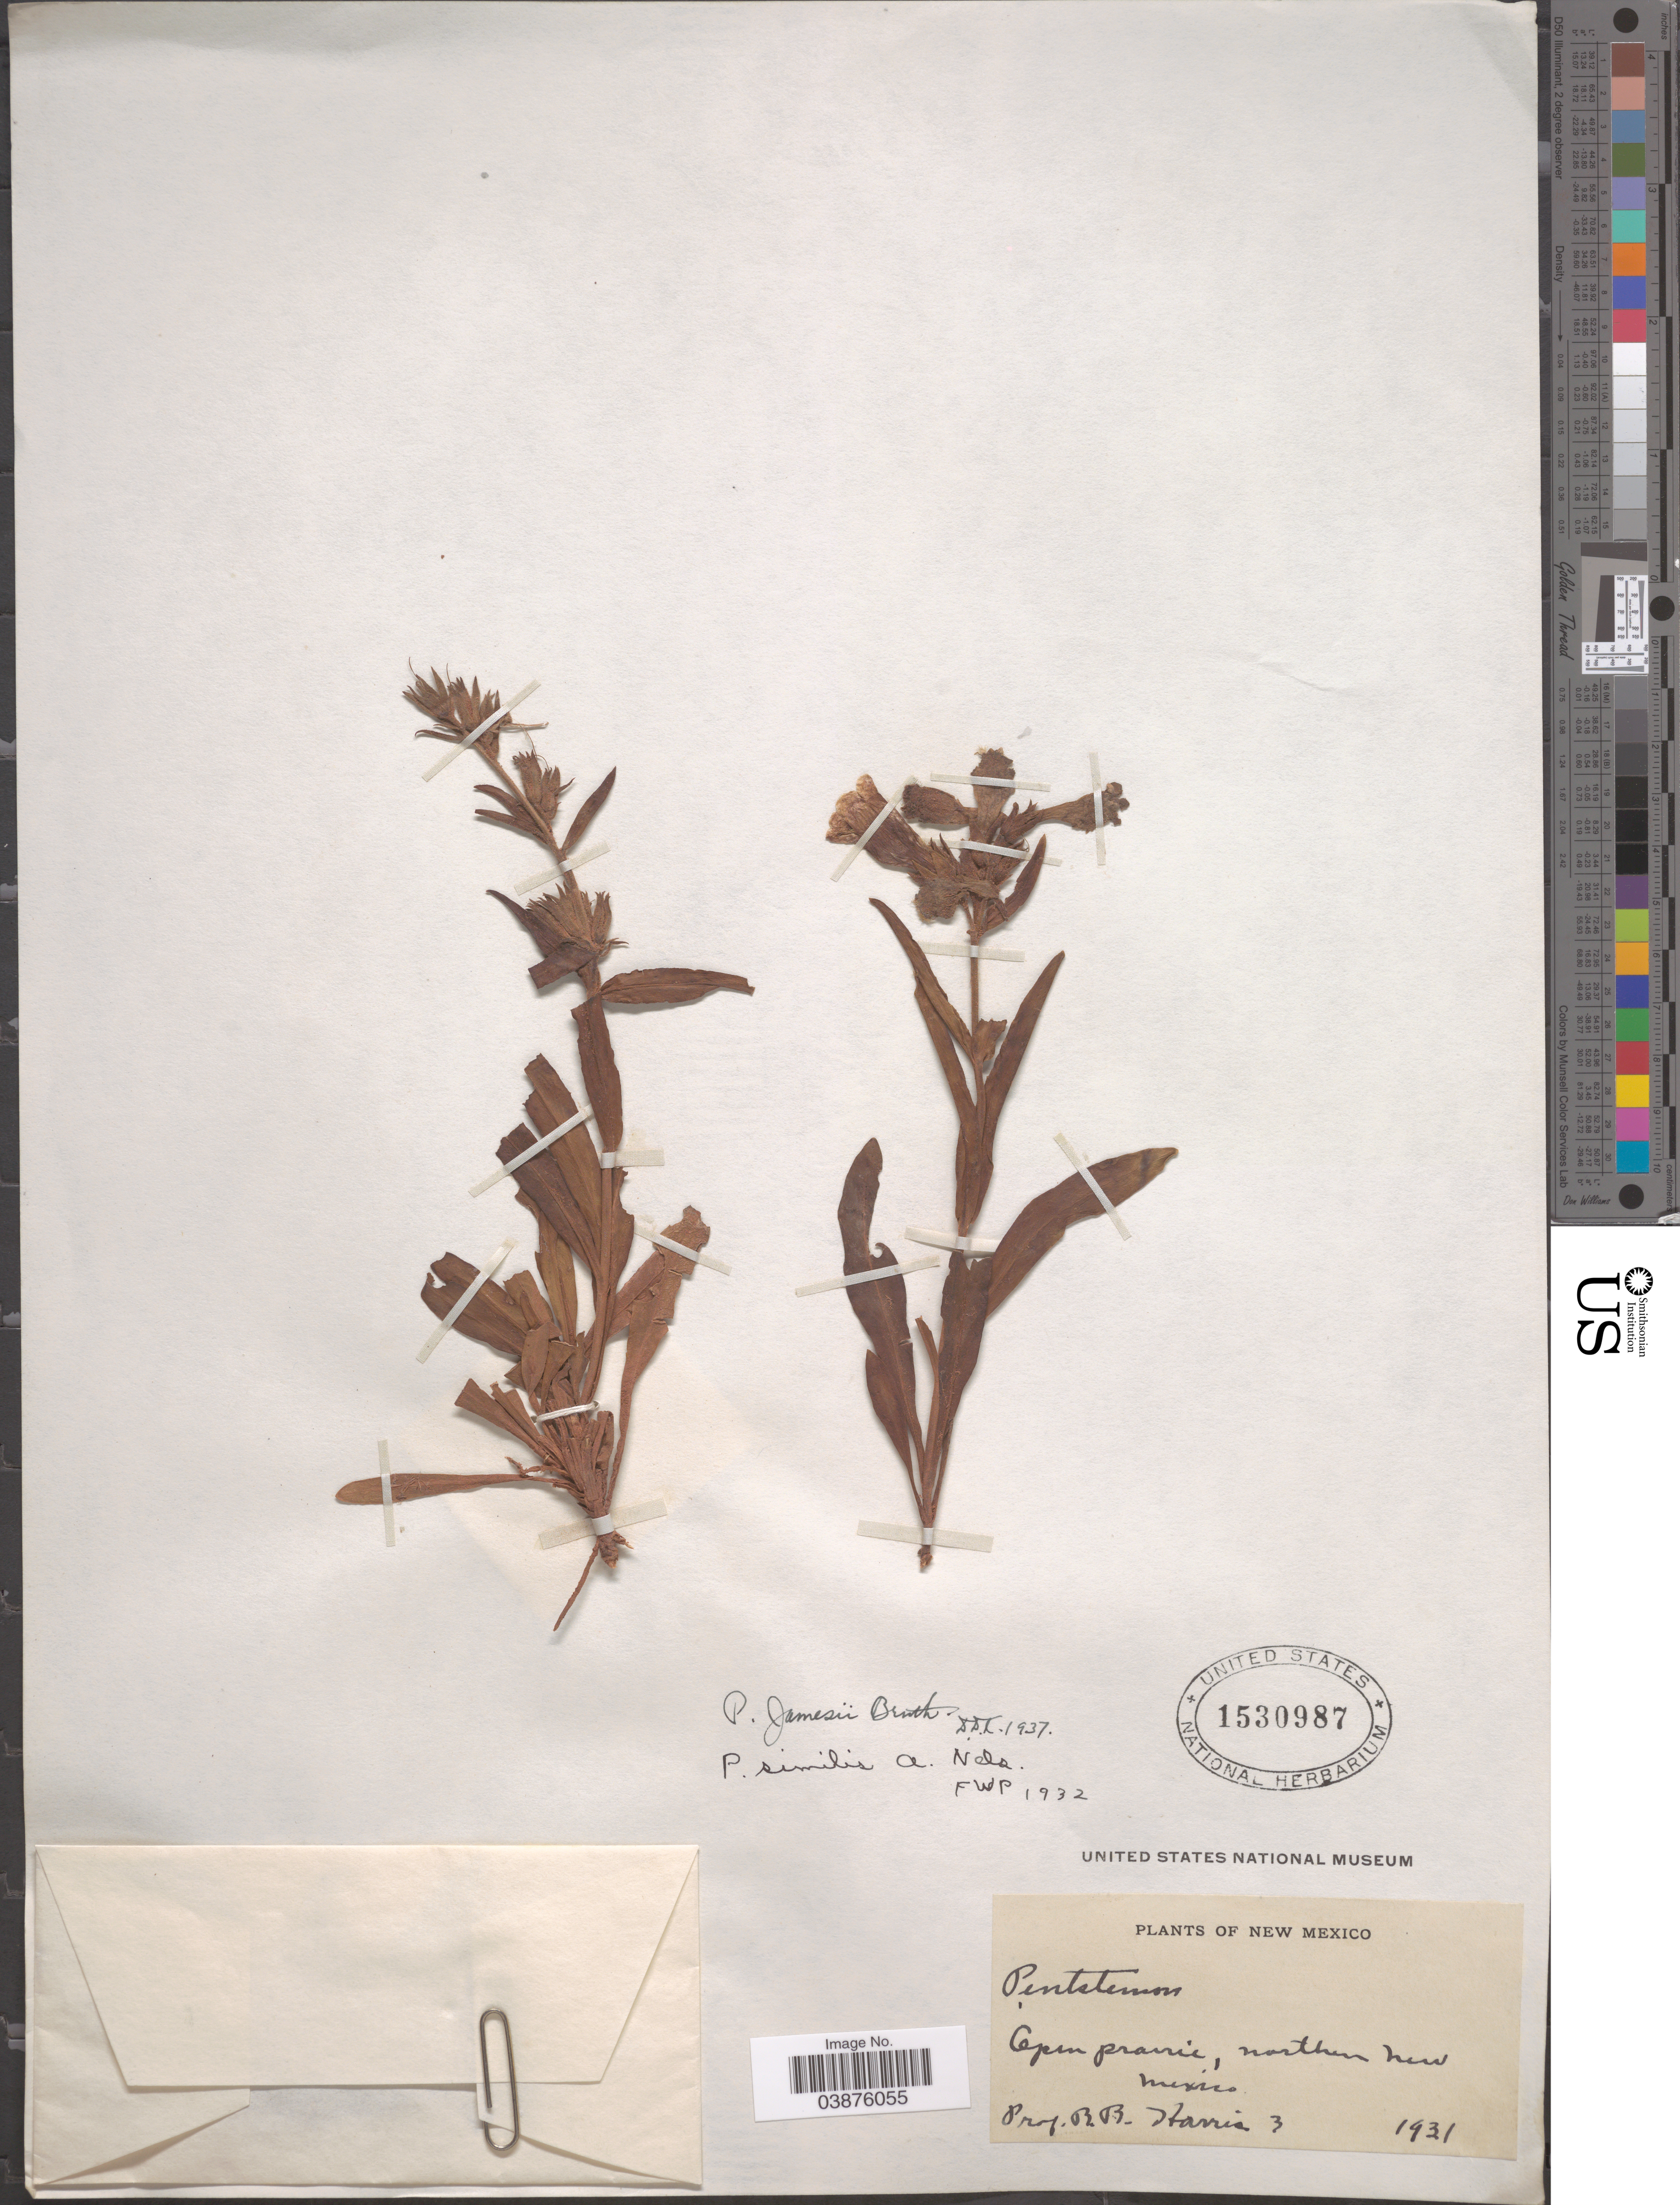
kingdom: Plantae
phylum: Tracheophyta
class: Magnoliopsida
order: Lamiales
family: Plantaginaceae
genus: Penstemon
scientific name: Penstemon jamesii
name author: Benth.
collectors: B. B. Harris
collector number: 3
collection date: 1931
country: United States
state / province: New Mexico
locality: Open prairie, northern New Mexico.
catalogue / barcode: US 1530987